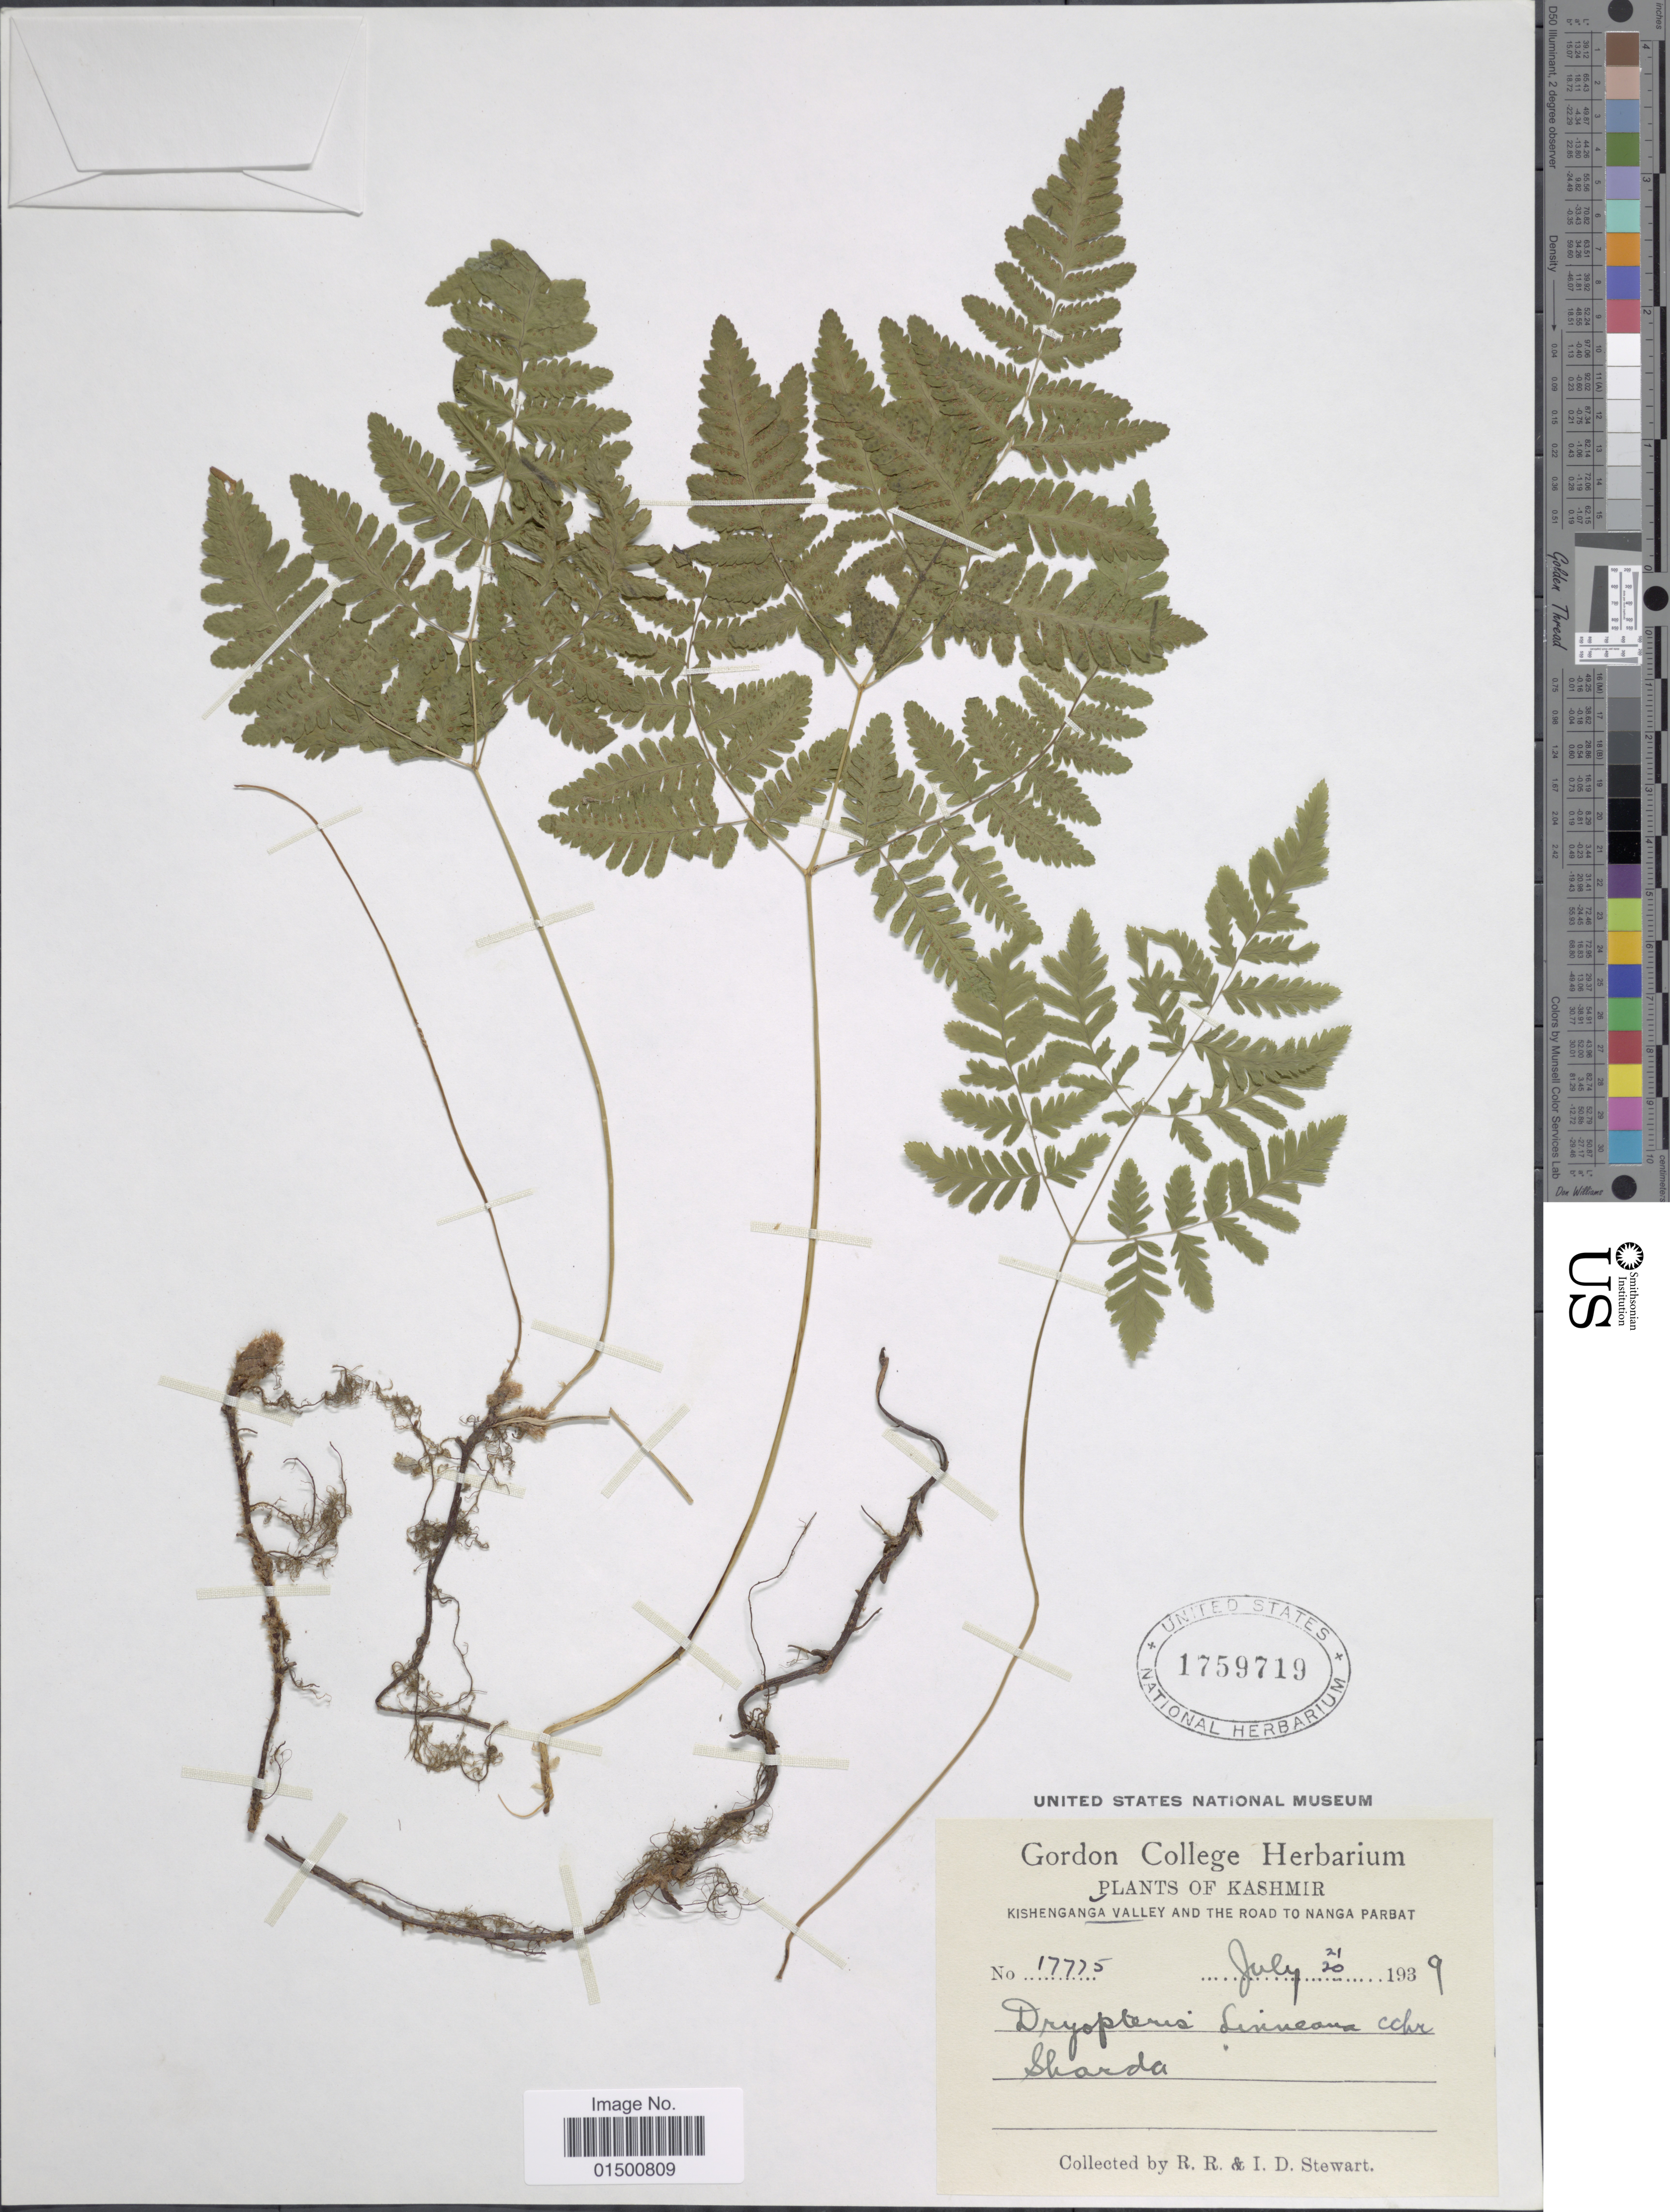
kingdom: Plantae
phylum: Tracheophyta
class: Polypodiopsida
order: Polypodiales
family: Cystopteridaceae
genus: Gymnocarpium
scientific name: Gymnocarpium dryopteris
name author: (L.) Newman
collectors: R. R. Stewart & I. Stewart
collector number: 17775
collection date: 1939-07-20/1939-07-21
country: India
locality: Kashmir, Kishenganga Valley and the road to Nanga Parbat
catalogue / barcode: US 1759719